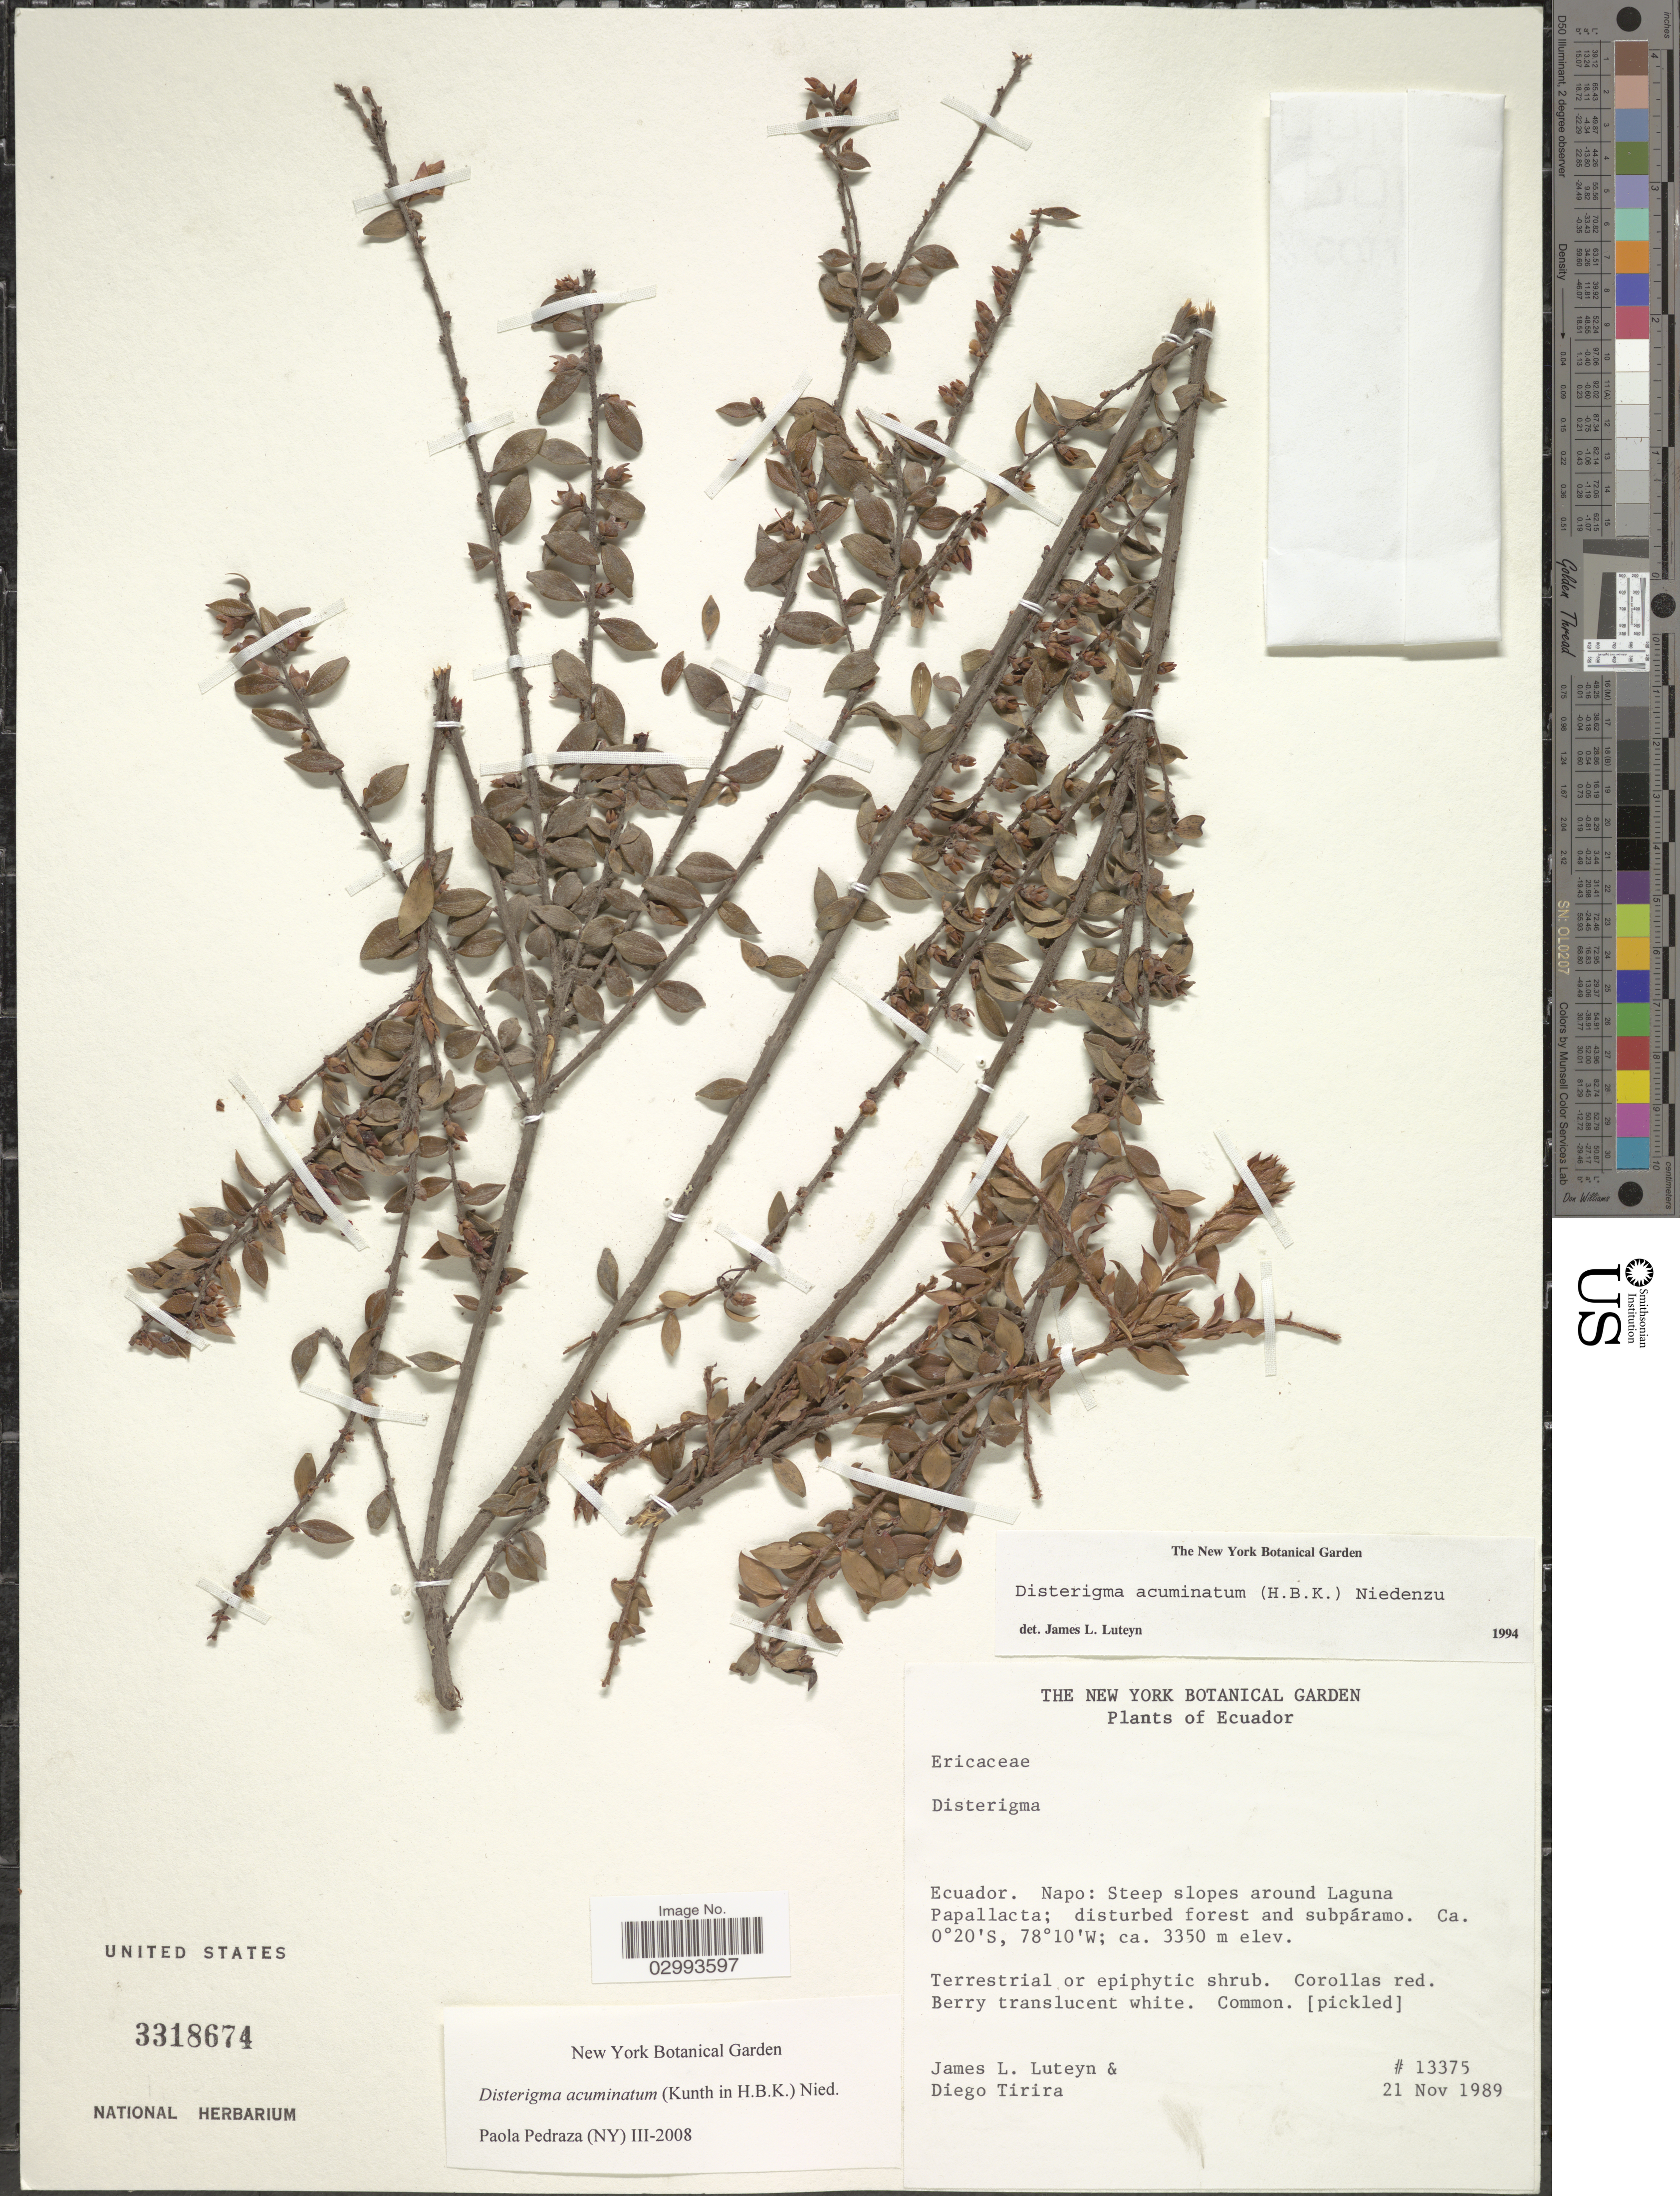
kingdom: Plantae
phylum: Tracheophyta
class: Magnoliopsida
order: Ericales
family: Ericaceae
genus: Disterigma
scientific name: Disterigma acuminatum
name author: (Kunth) Nied.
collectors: J. L. Luteyn & D. Tirira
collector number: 13375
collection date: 1989-11-21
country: Ecuador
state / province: Napo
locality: Steep slopes around Laguna Papallacta; disturbed forest and subpáramo.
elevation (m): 3350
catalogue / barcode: US 3318674